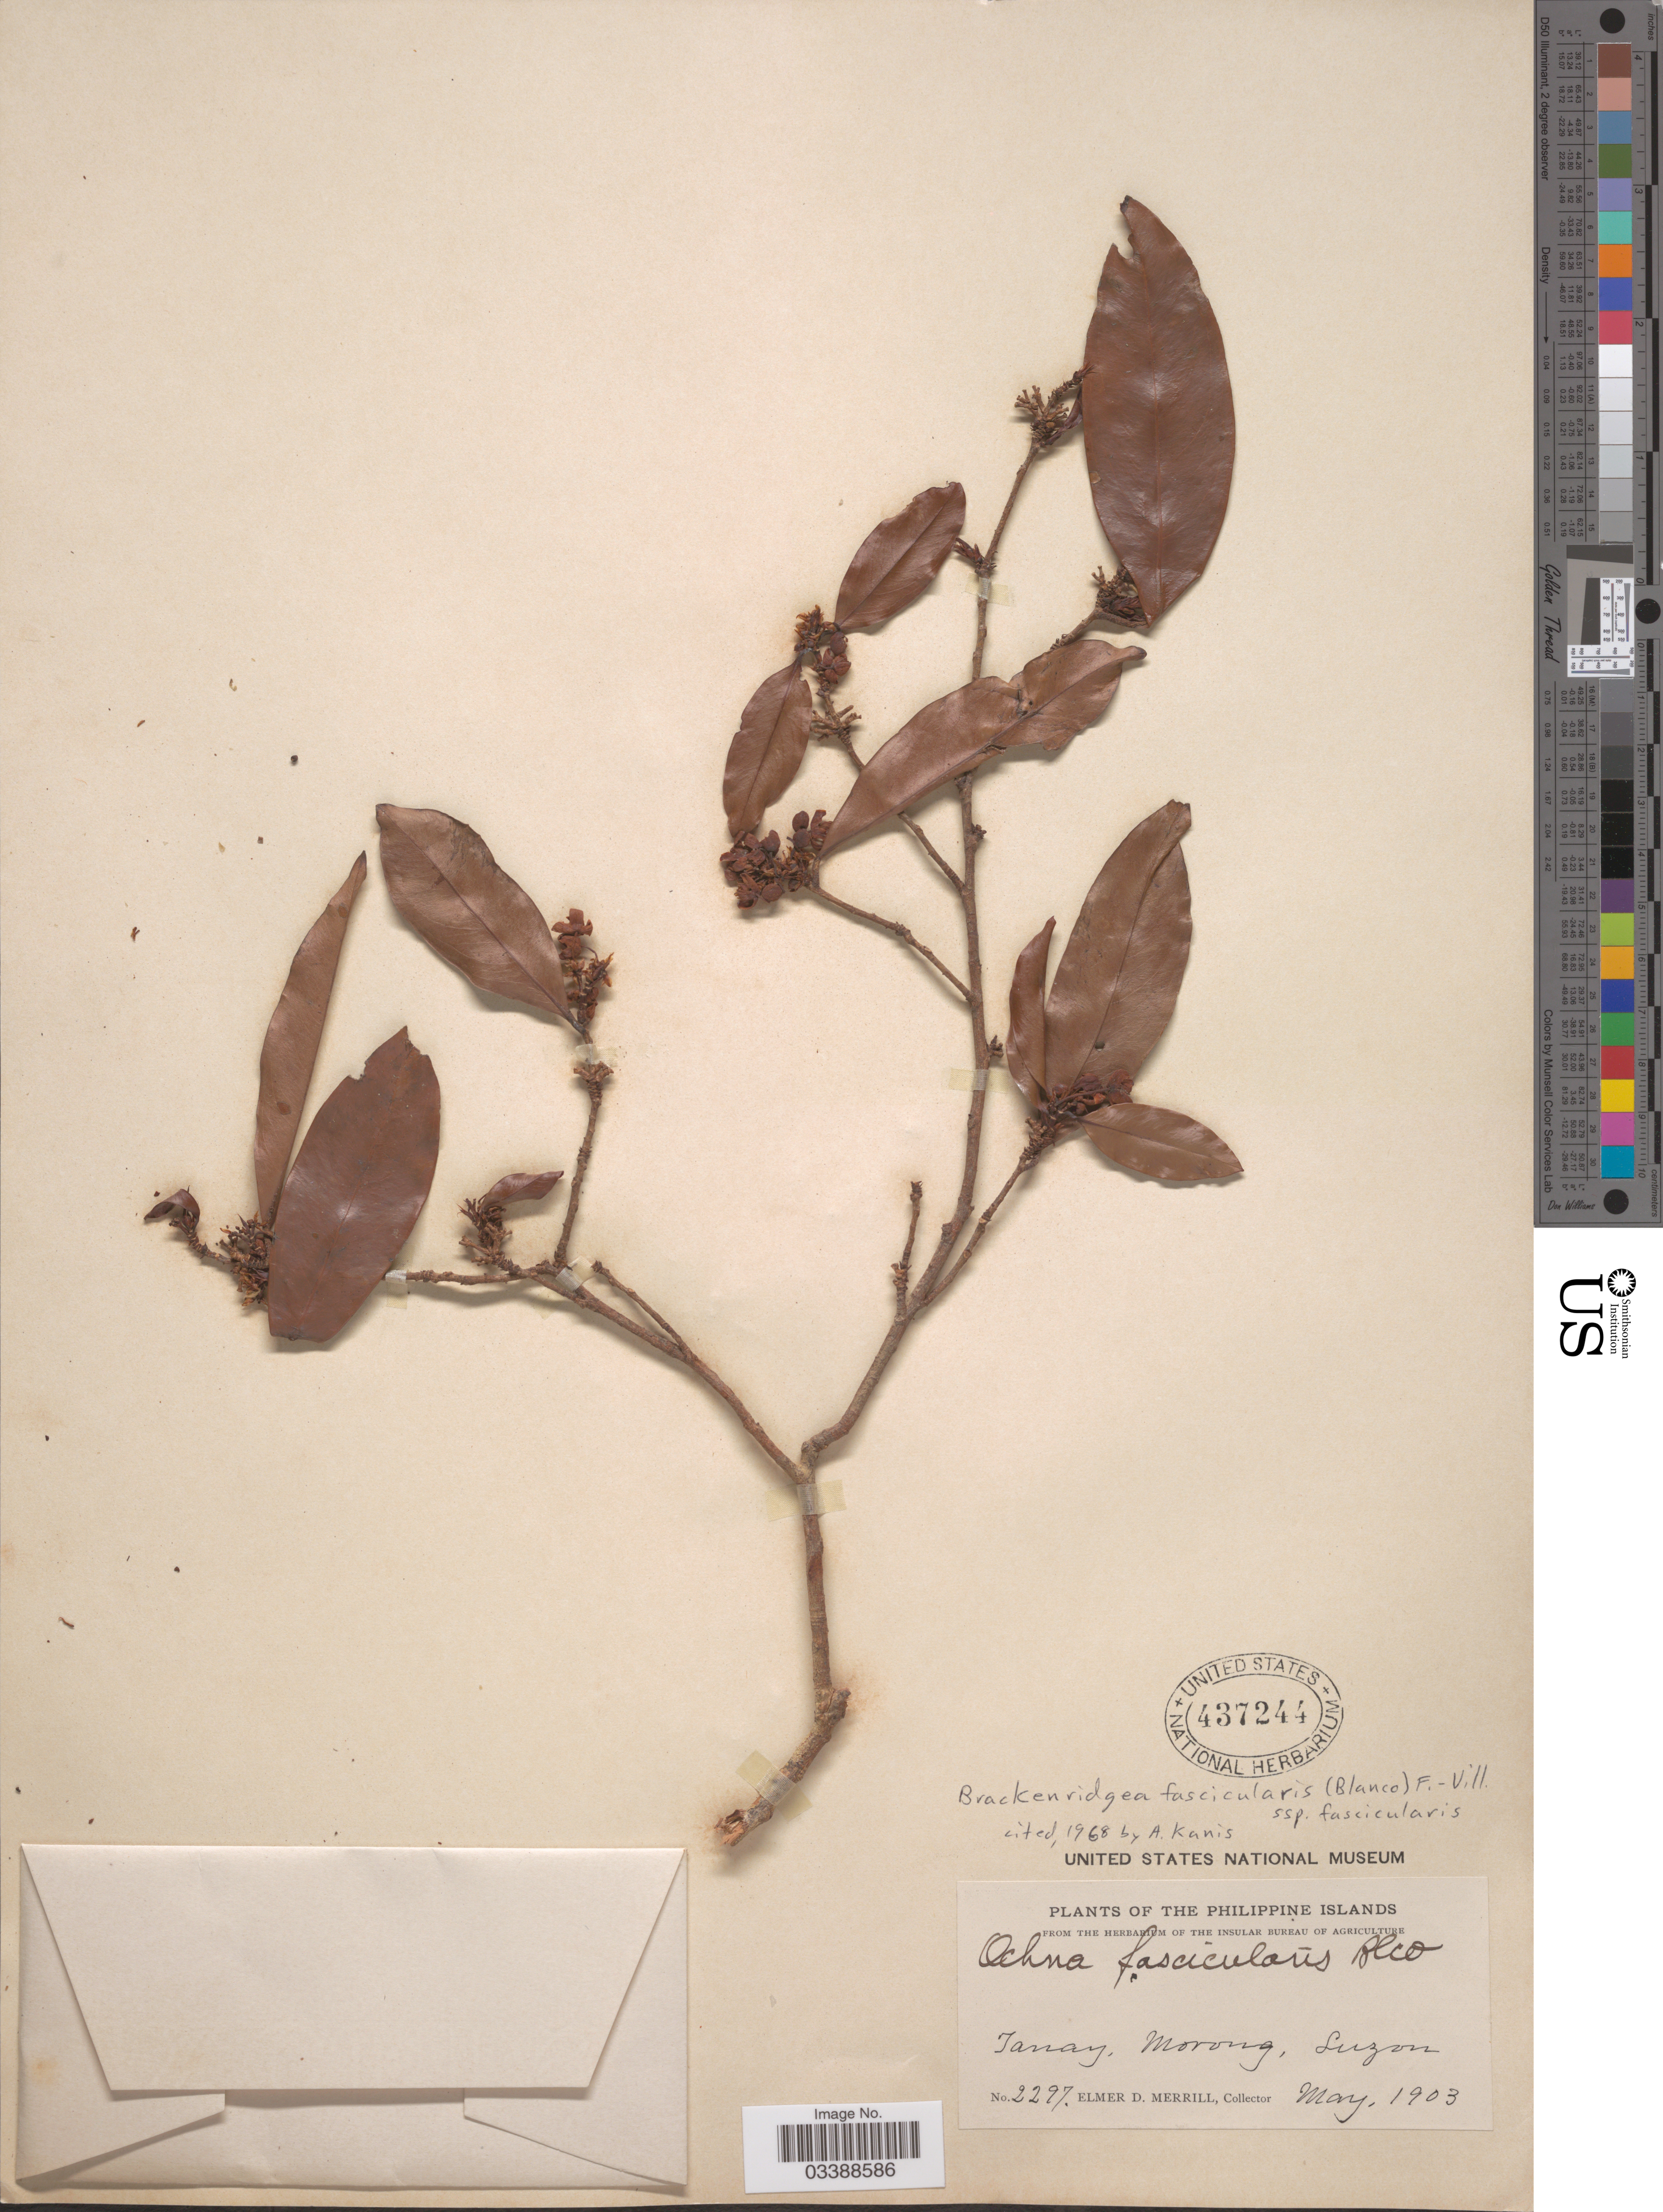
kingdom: Plantae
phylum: Tracheophyta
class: Magnoliopsida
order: Malpighiales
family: Ochnaceae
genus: Brackenridgea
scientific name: Brackenridgea fascicularis subsp. fascicularis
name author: (Blanco) Kanis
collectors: E. D. Merrill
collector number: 2297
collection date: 1903-05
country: Philippines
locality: Tanay, Morong, Luzon.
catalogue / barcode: US 437244